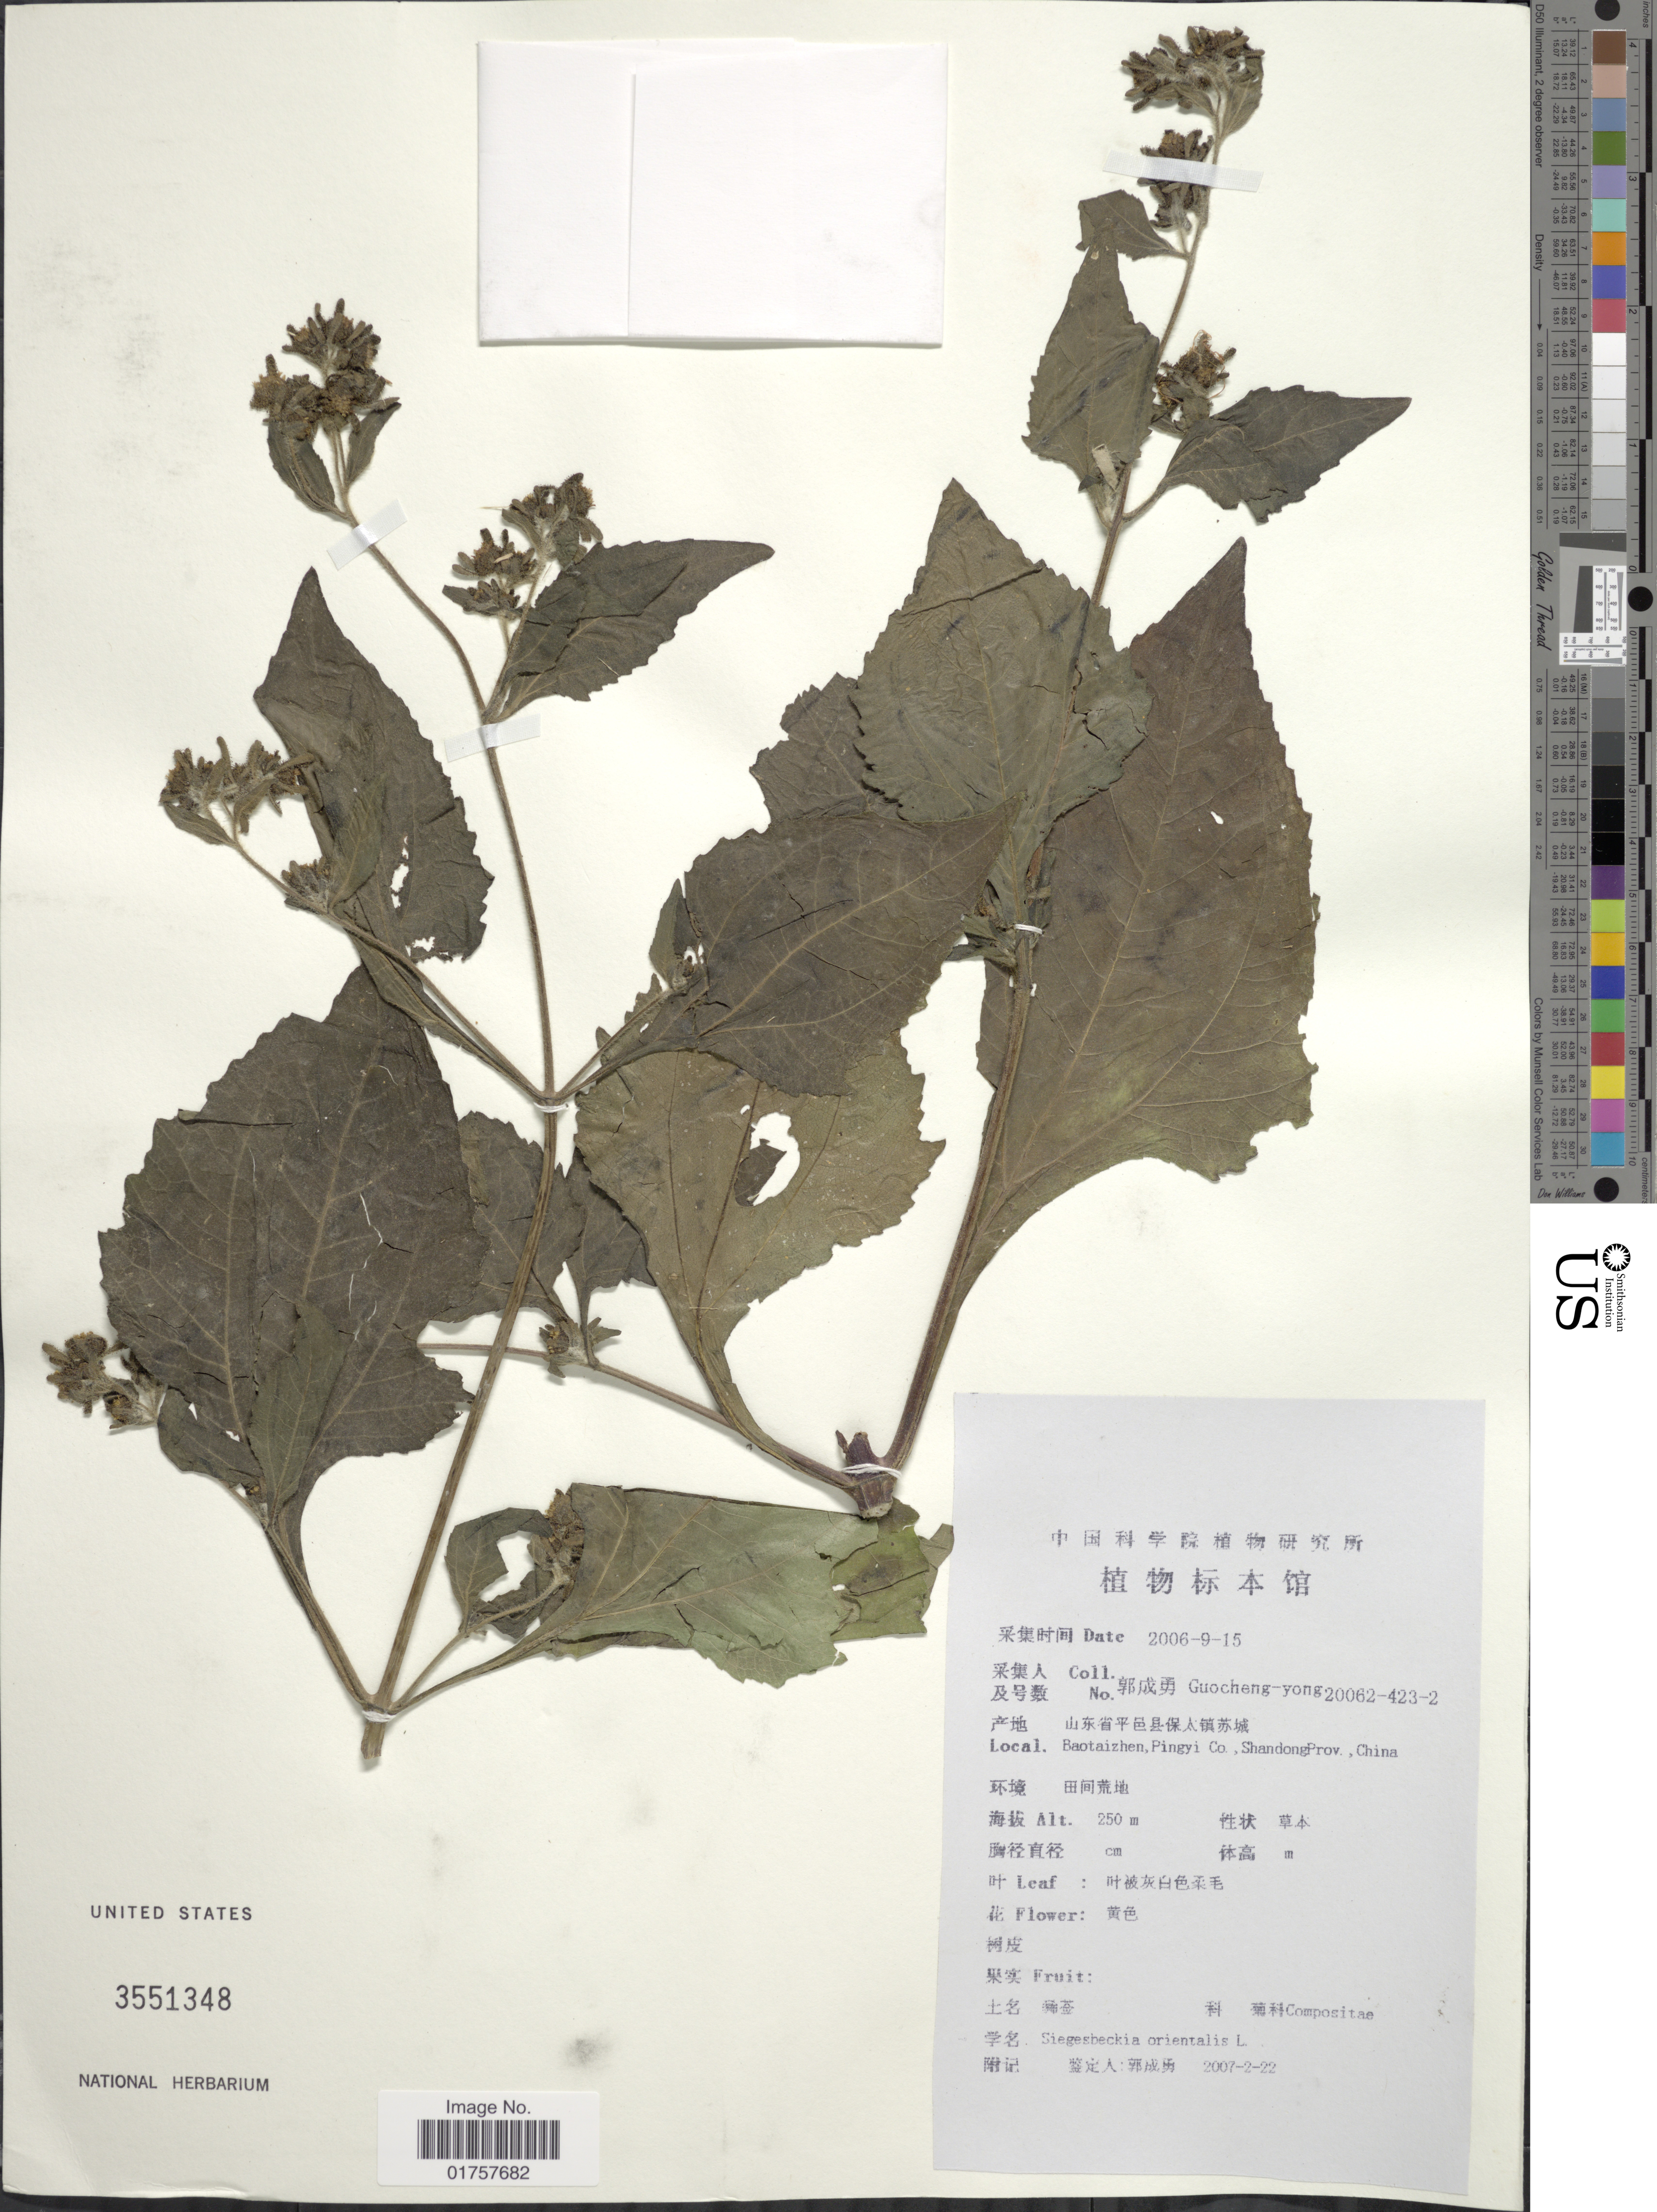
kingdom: Plantae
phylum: Tracheophyta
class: Magnoliopsida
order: Asterales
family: Asteraceae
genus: Sigesbeckia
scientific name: Sigesbeckia orientalis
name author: L.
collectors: Guo cheng-yong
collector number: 20062-423-2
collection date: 2007-02-22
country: China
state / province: Shandong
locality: Baotaizhen, Pingyi Co.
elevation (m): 250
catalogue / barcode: US 3551348